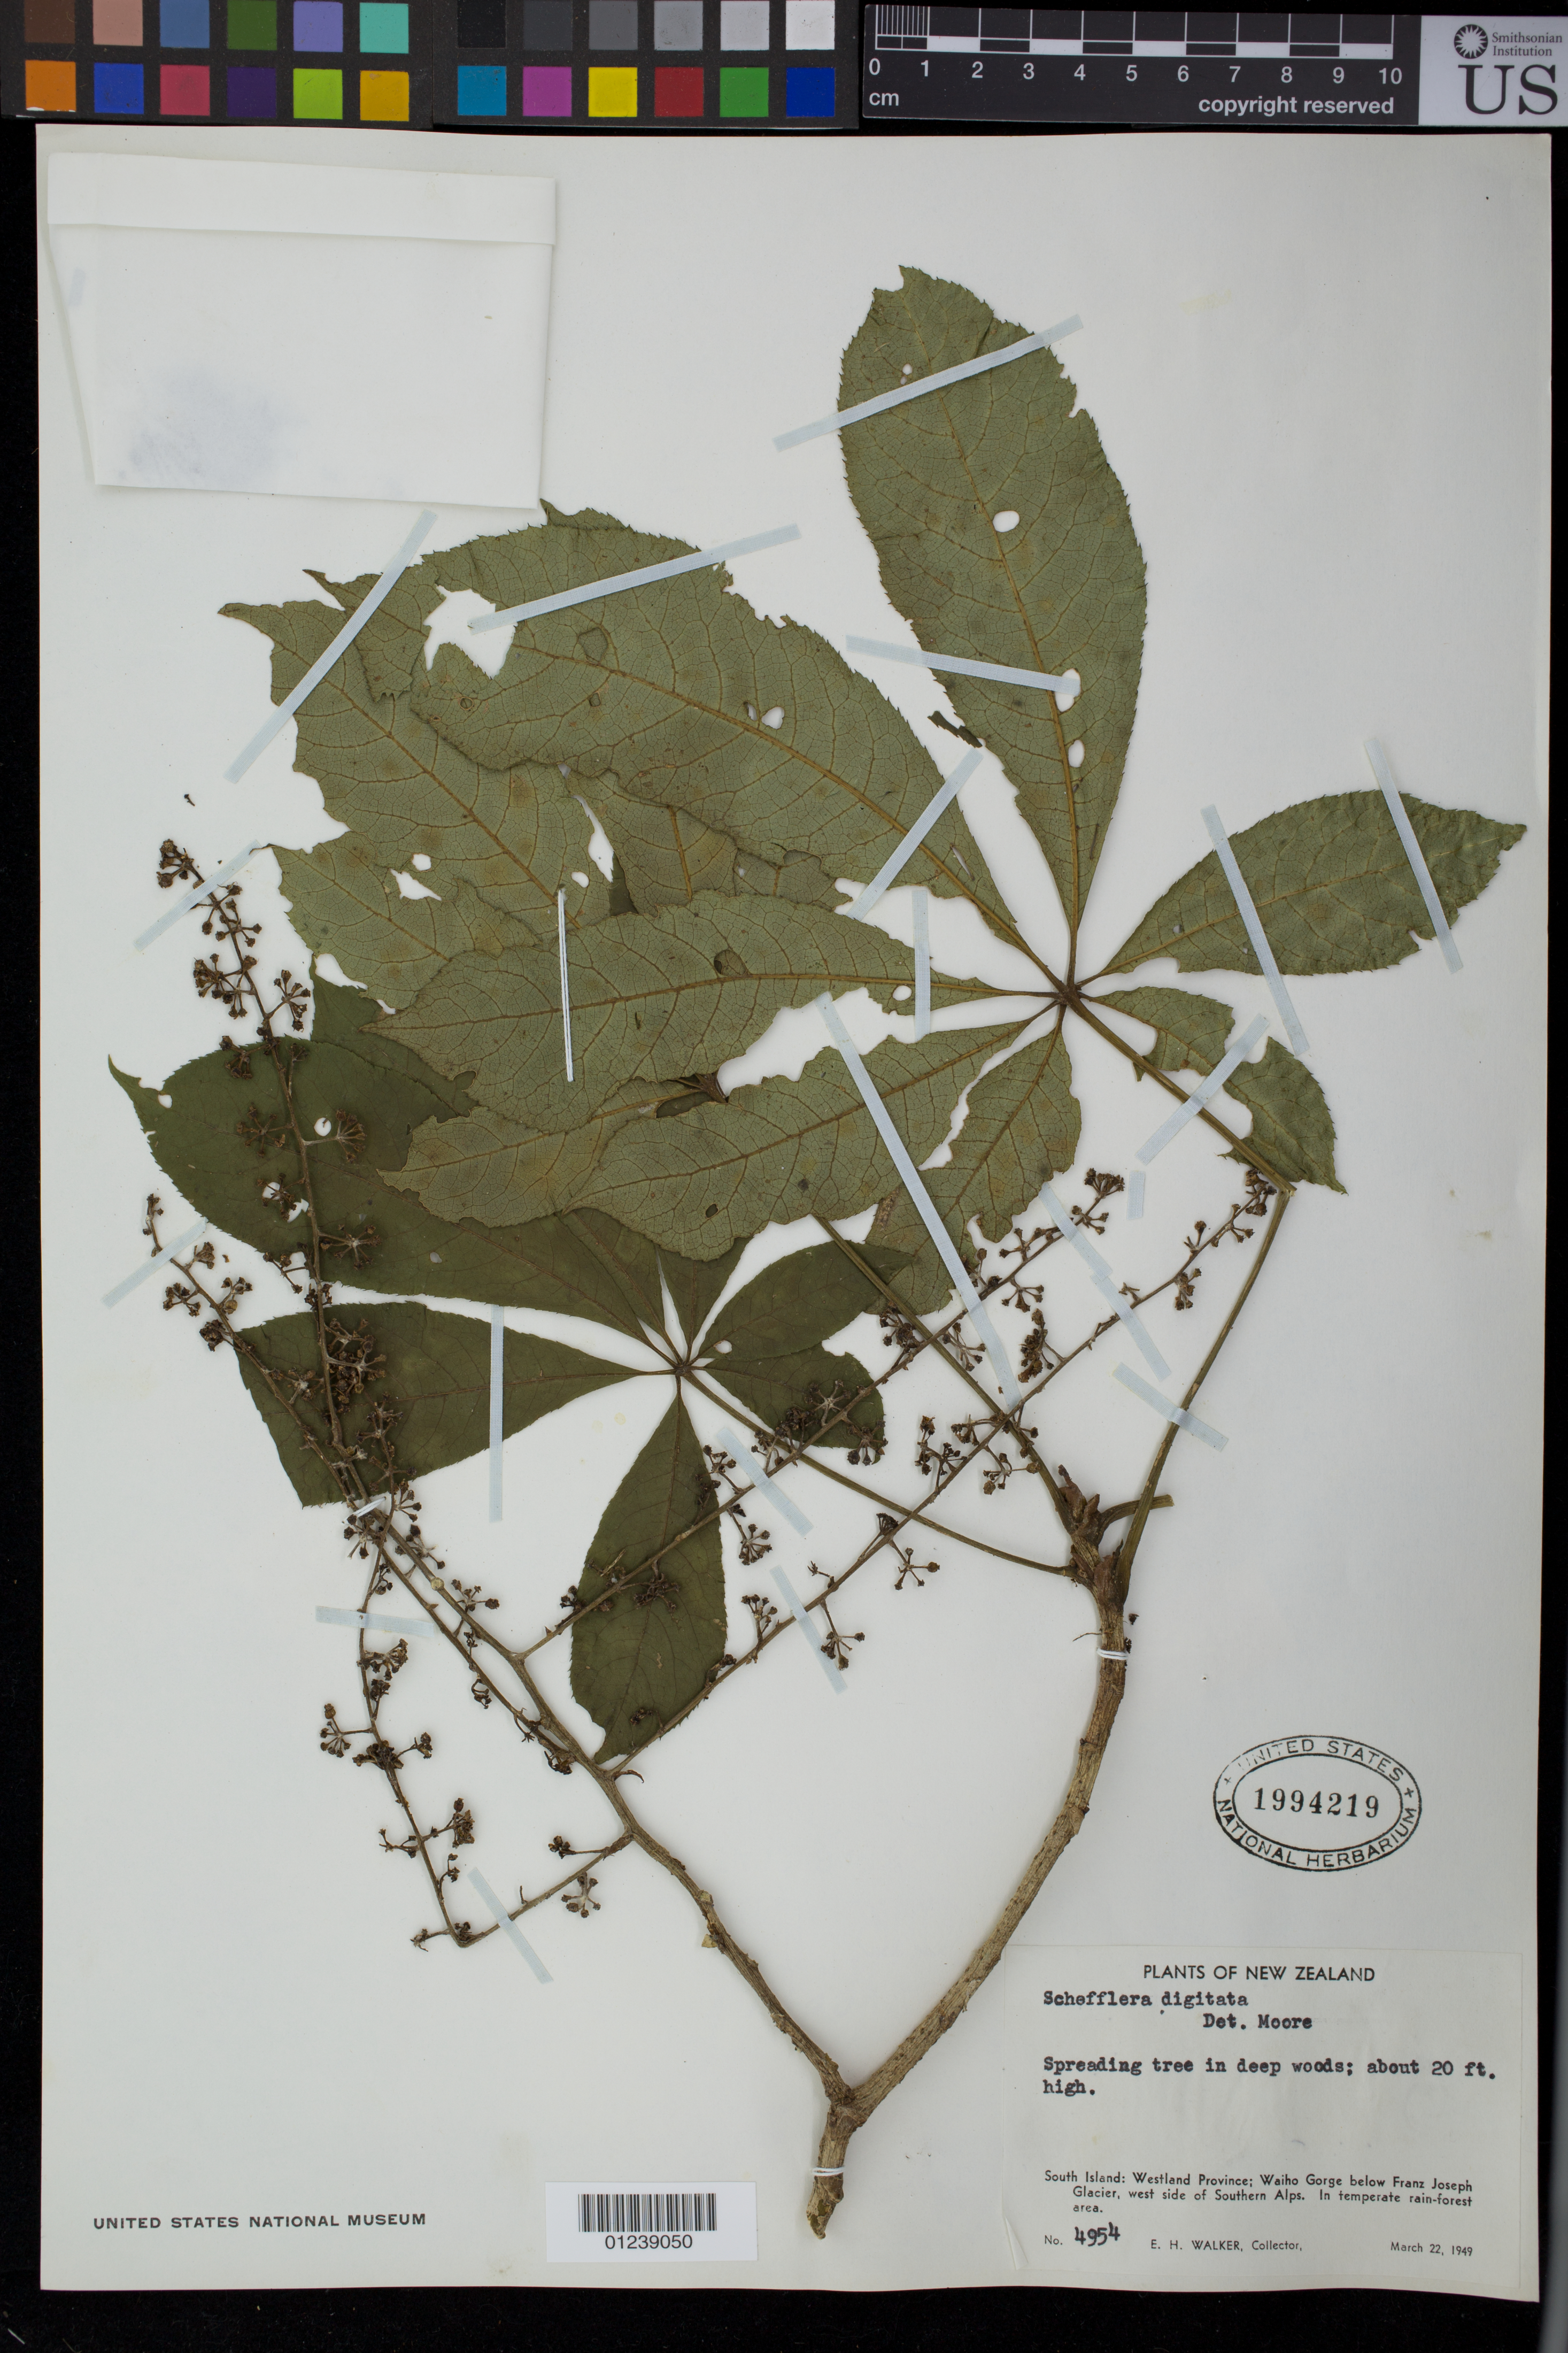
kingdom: Plantae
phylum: Tracheophyta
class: Magnoliopsida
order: Apiales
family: Araliaceae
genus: Heptapleurum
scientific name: Heptapleurum insularum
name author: Seem.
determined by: Wagner, W. L., (BOT), Smithsonian Institution - National Museum of Natural History (UNITED STATES)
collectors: E. H. Walker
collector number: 4954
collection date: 1949-03-22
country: New Zealand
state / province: West Coast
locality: South Island: Westland Province; Waiho Gorge below Franz Joseph Glacier, west side of Southern Alps.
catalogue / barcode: US 1994219